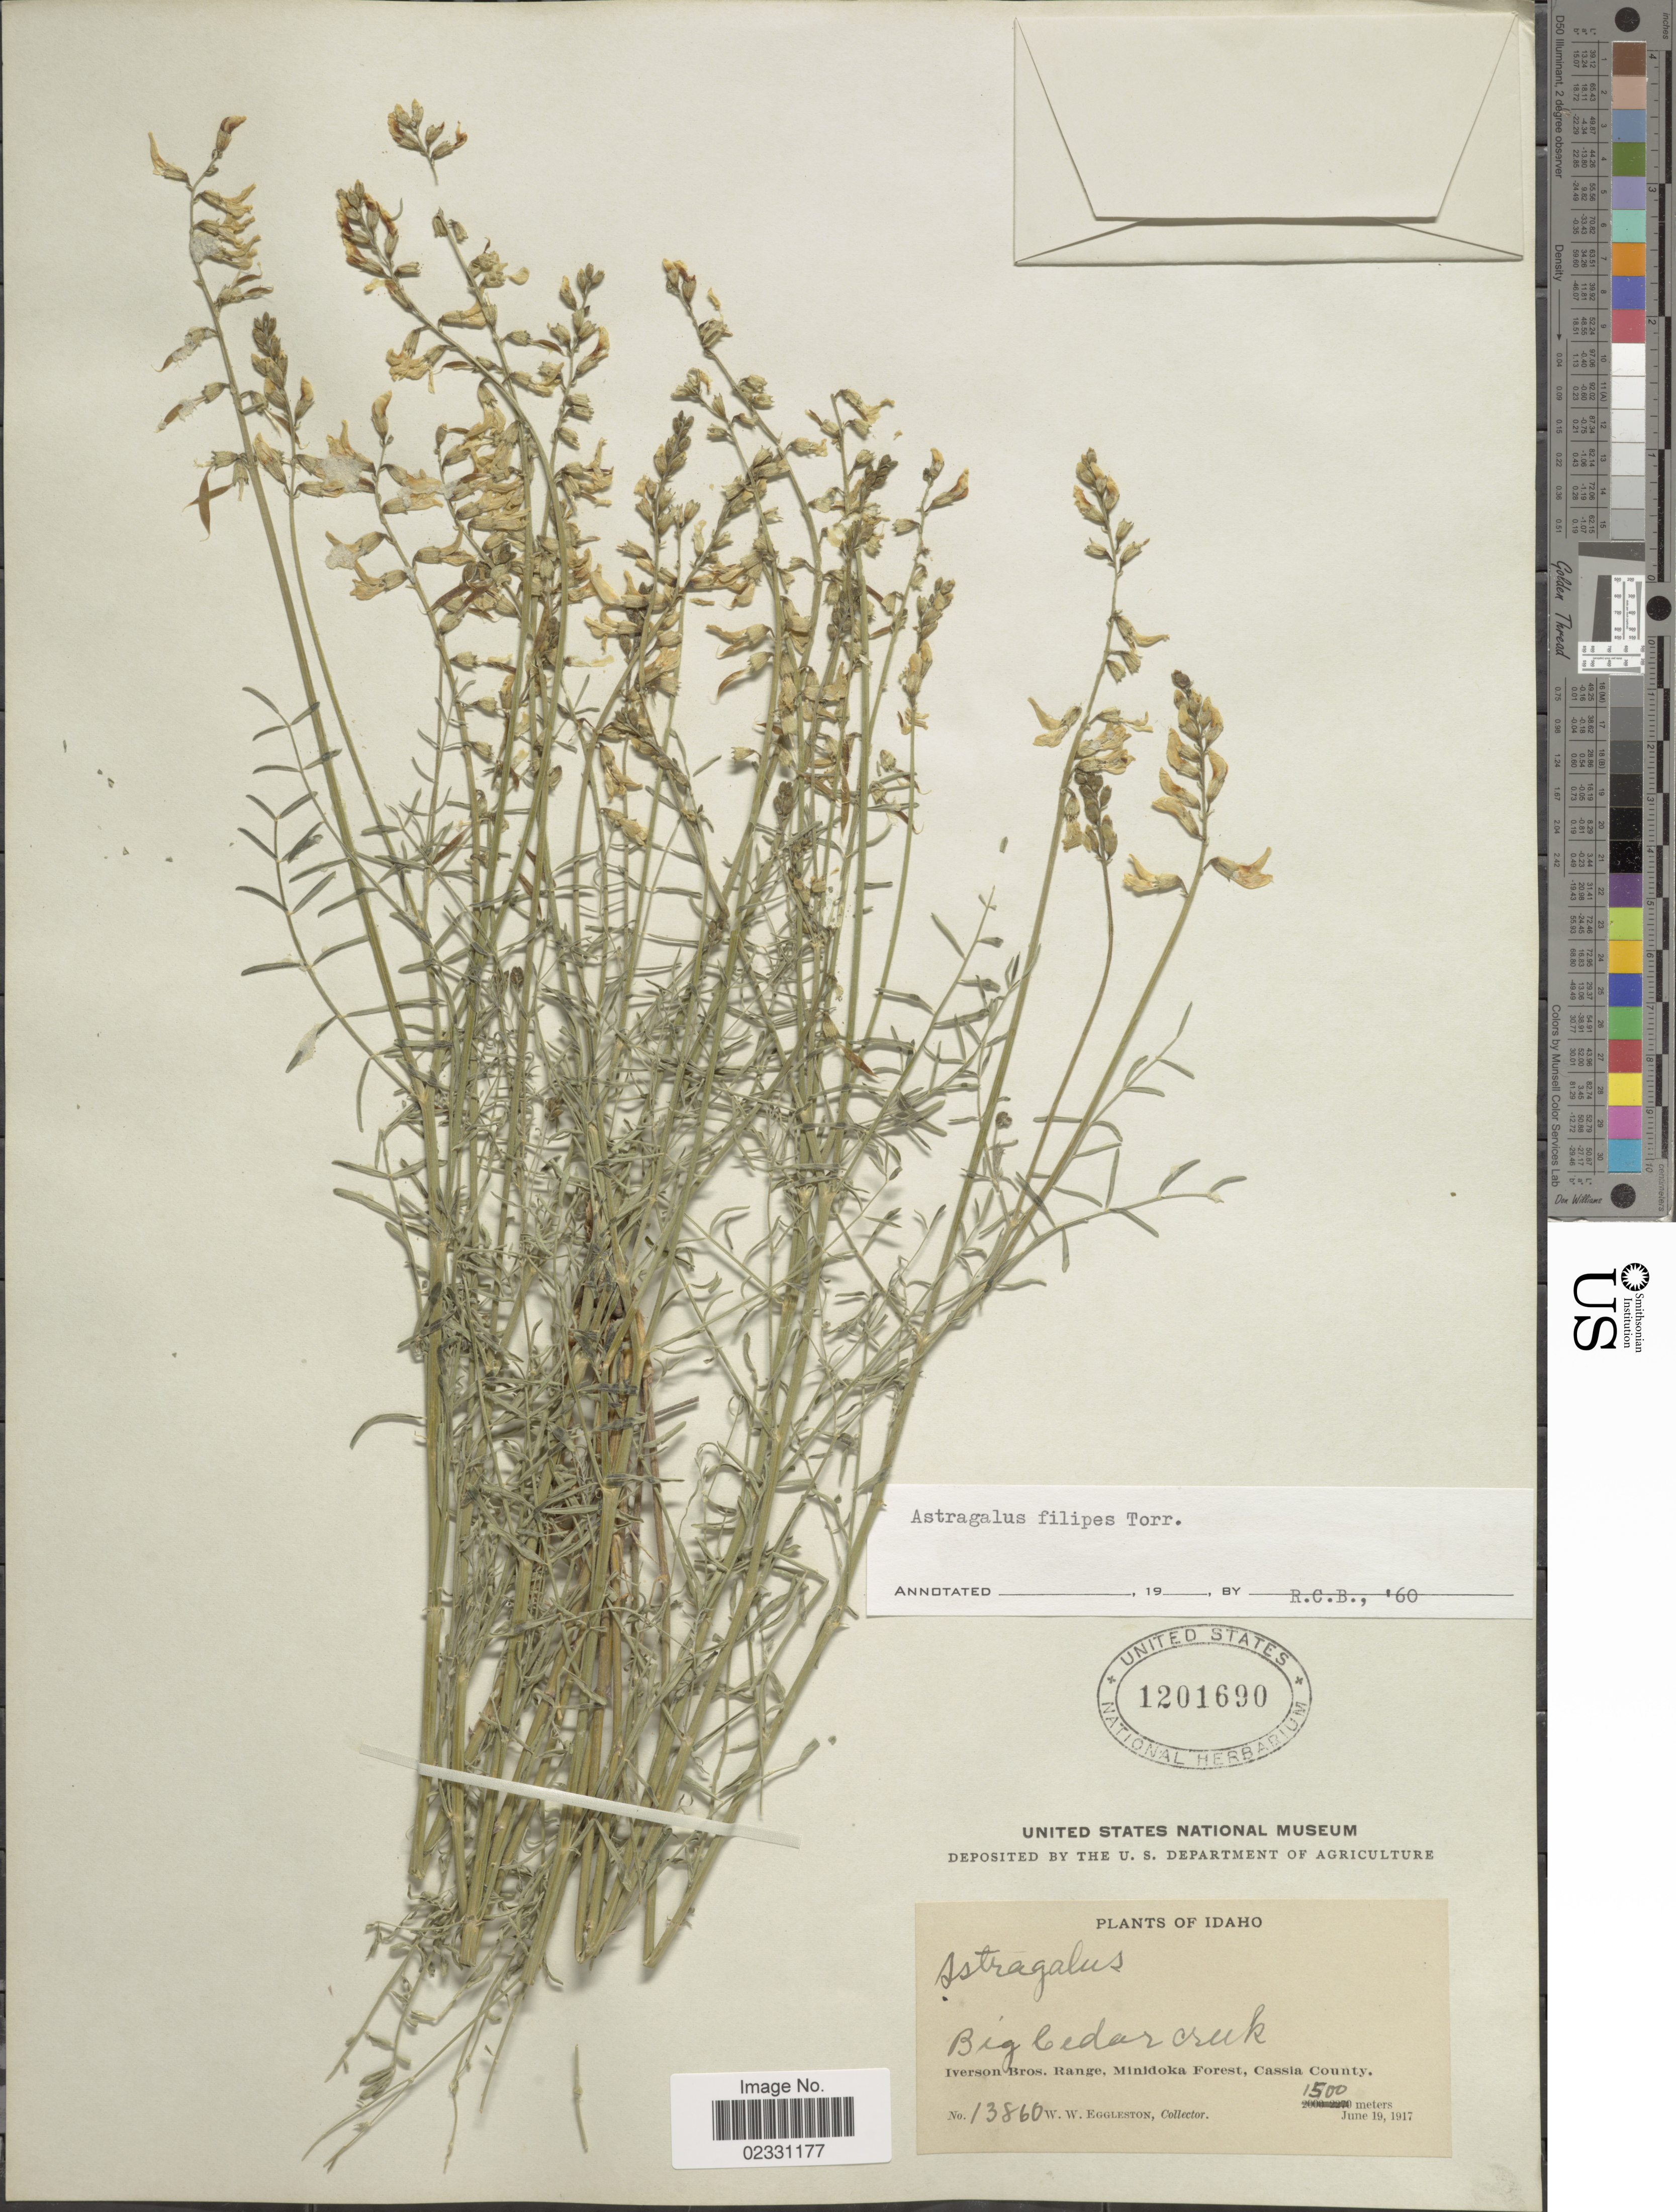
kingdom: Plantae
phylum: Tracheophyta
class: Magnoliopsida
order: Fabales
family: Fabaceae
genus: Astragalus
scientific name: Astragalus filipes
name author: A. Gray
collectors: W. W. Eggleston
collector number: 13860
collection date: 1917-06-19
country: United States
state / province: Idaho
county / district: Cassia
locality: Big Cedar Creek. Iverson Bros. Range, Minidoka Forest, Cassia County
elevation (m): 1500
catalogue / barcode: US 1201690